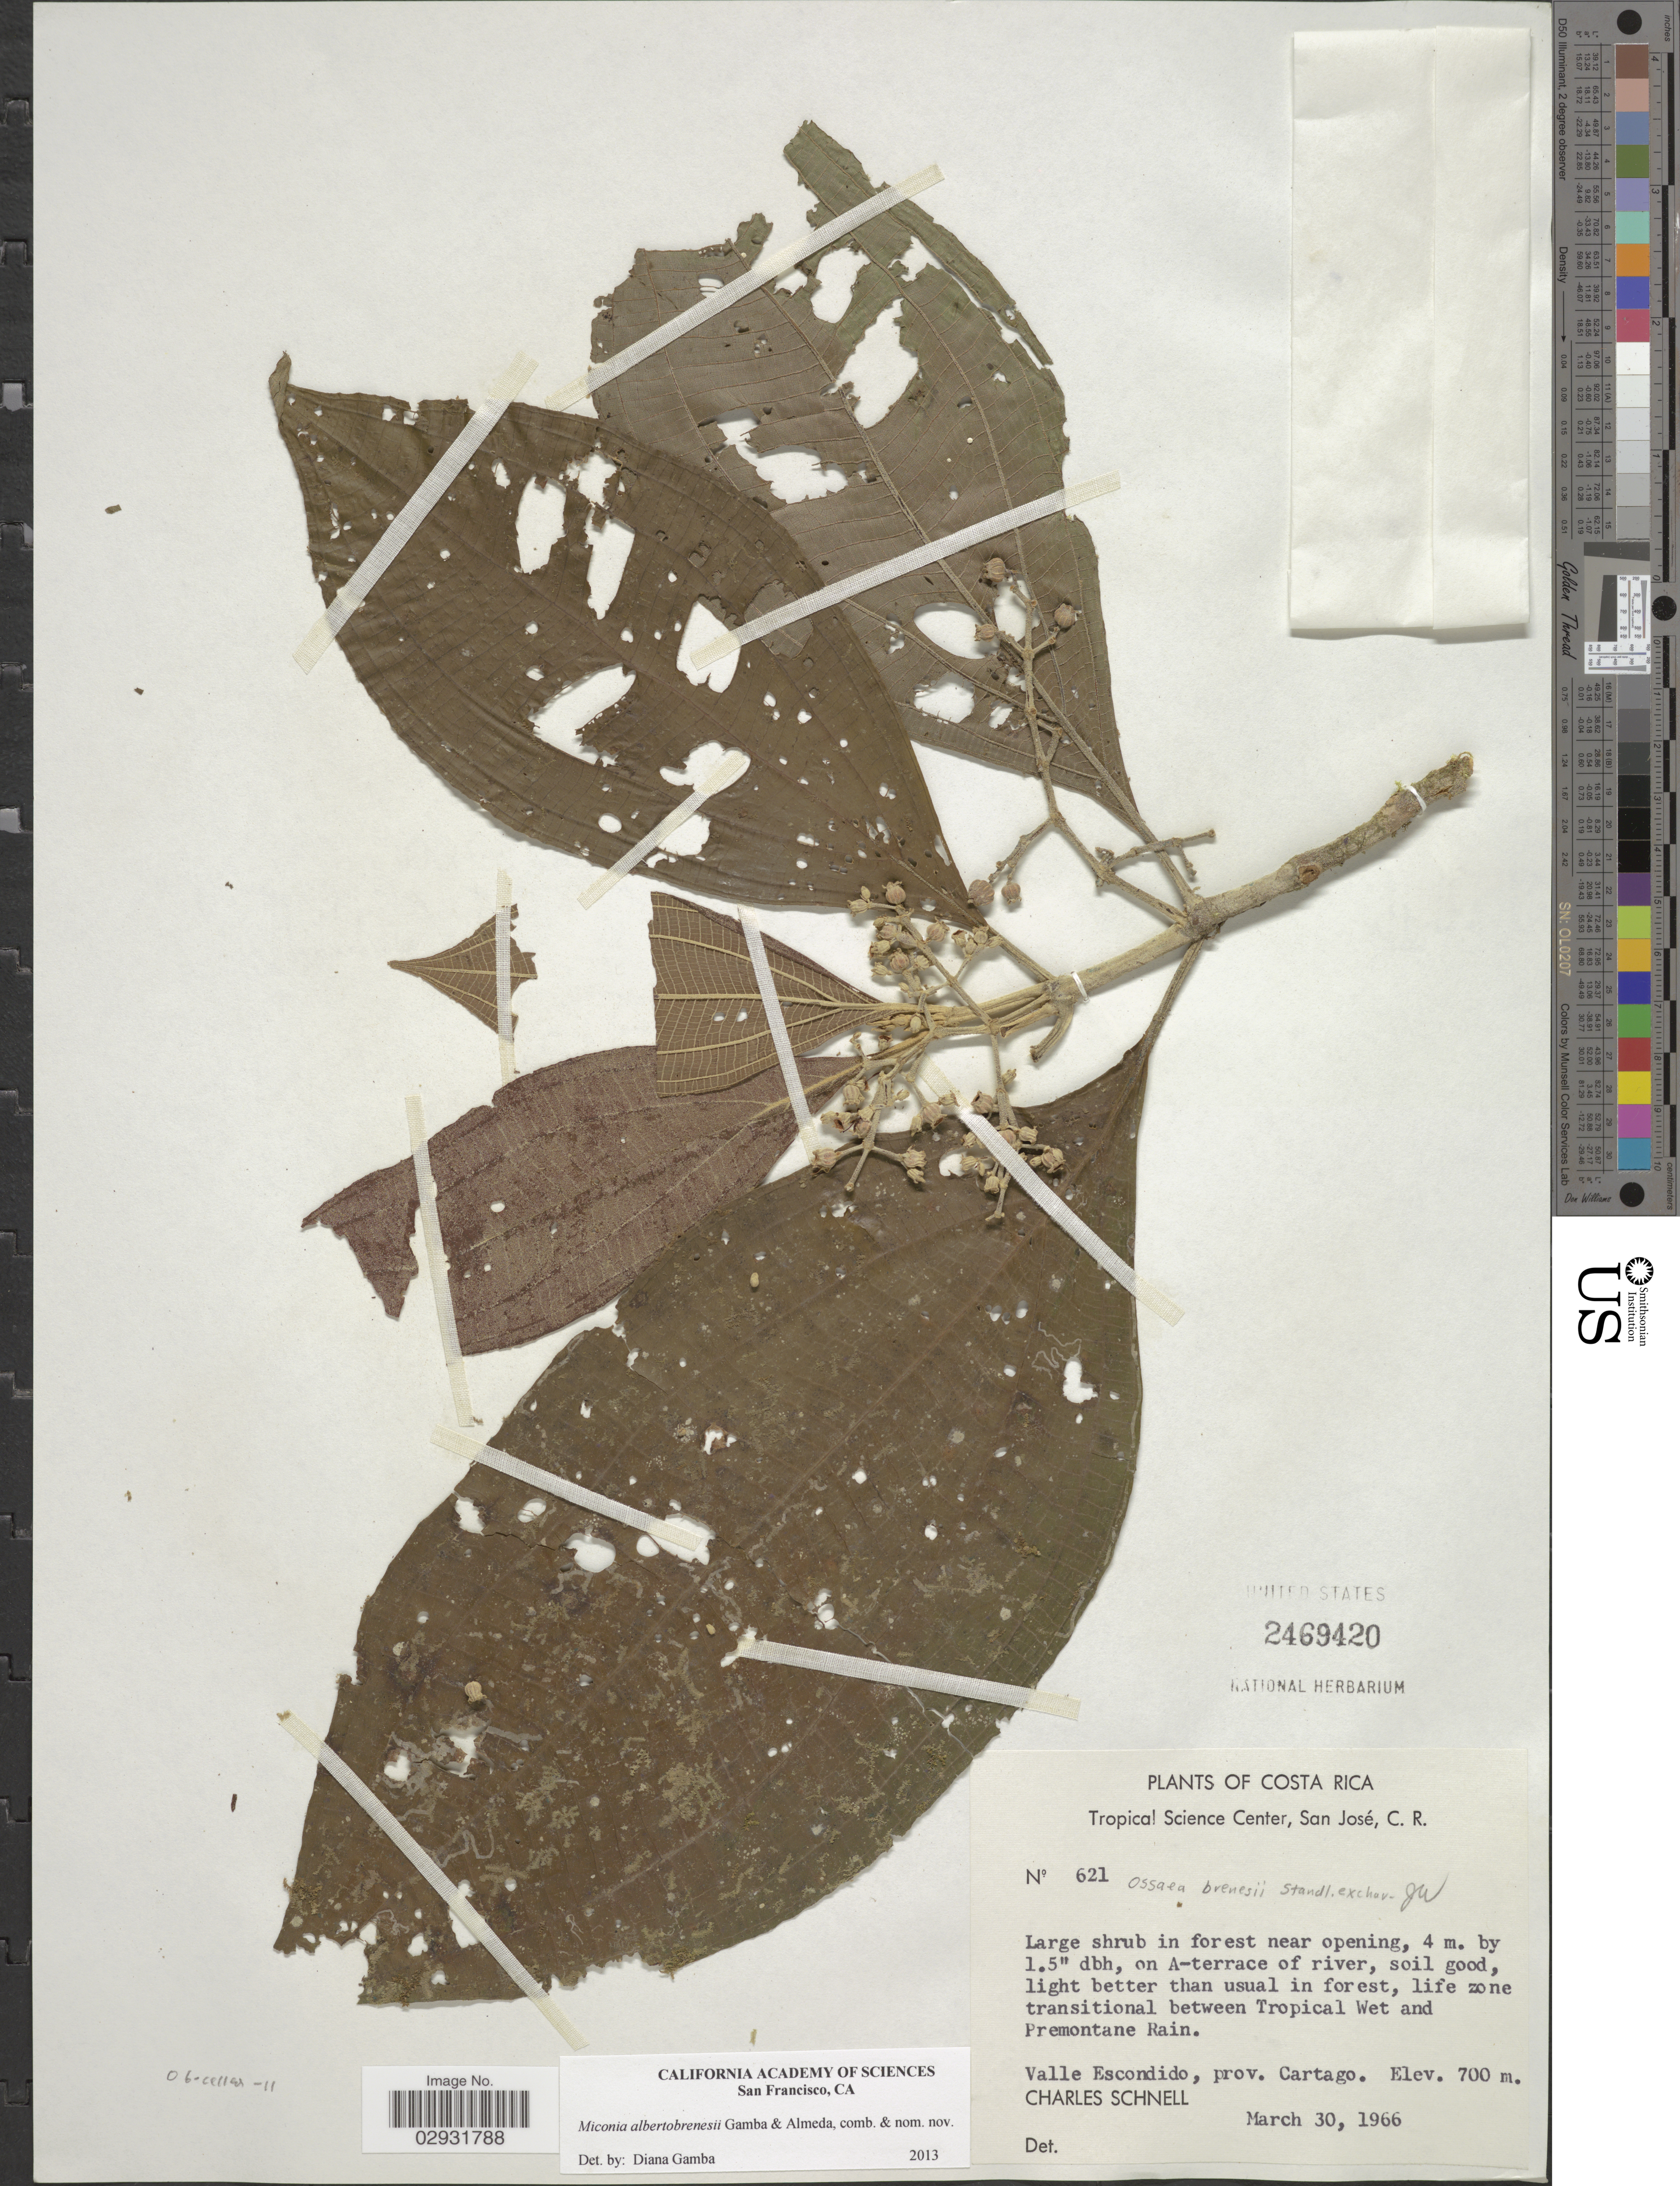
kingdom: Plantae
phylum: Tracheophyta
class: Magnoliopsida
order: Myrtales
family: Melastomataceae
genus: Miconia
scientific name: Miconia albertobrenesii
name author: Gamba & Almeda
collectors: C. Schnell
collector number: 621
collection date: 1966-03-30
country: Costa Rica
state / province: Cartago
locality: Life zone transitional between Tropical Wet and Premontane Rain. Valle Escondido, prov. Cartago.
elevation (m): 700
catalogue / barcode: US 2469420